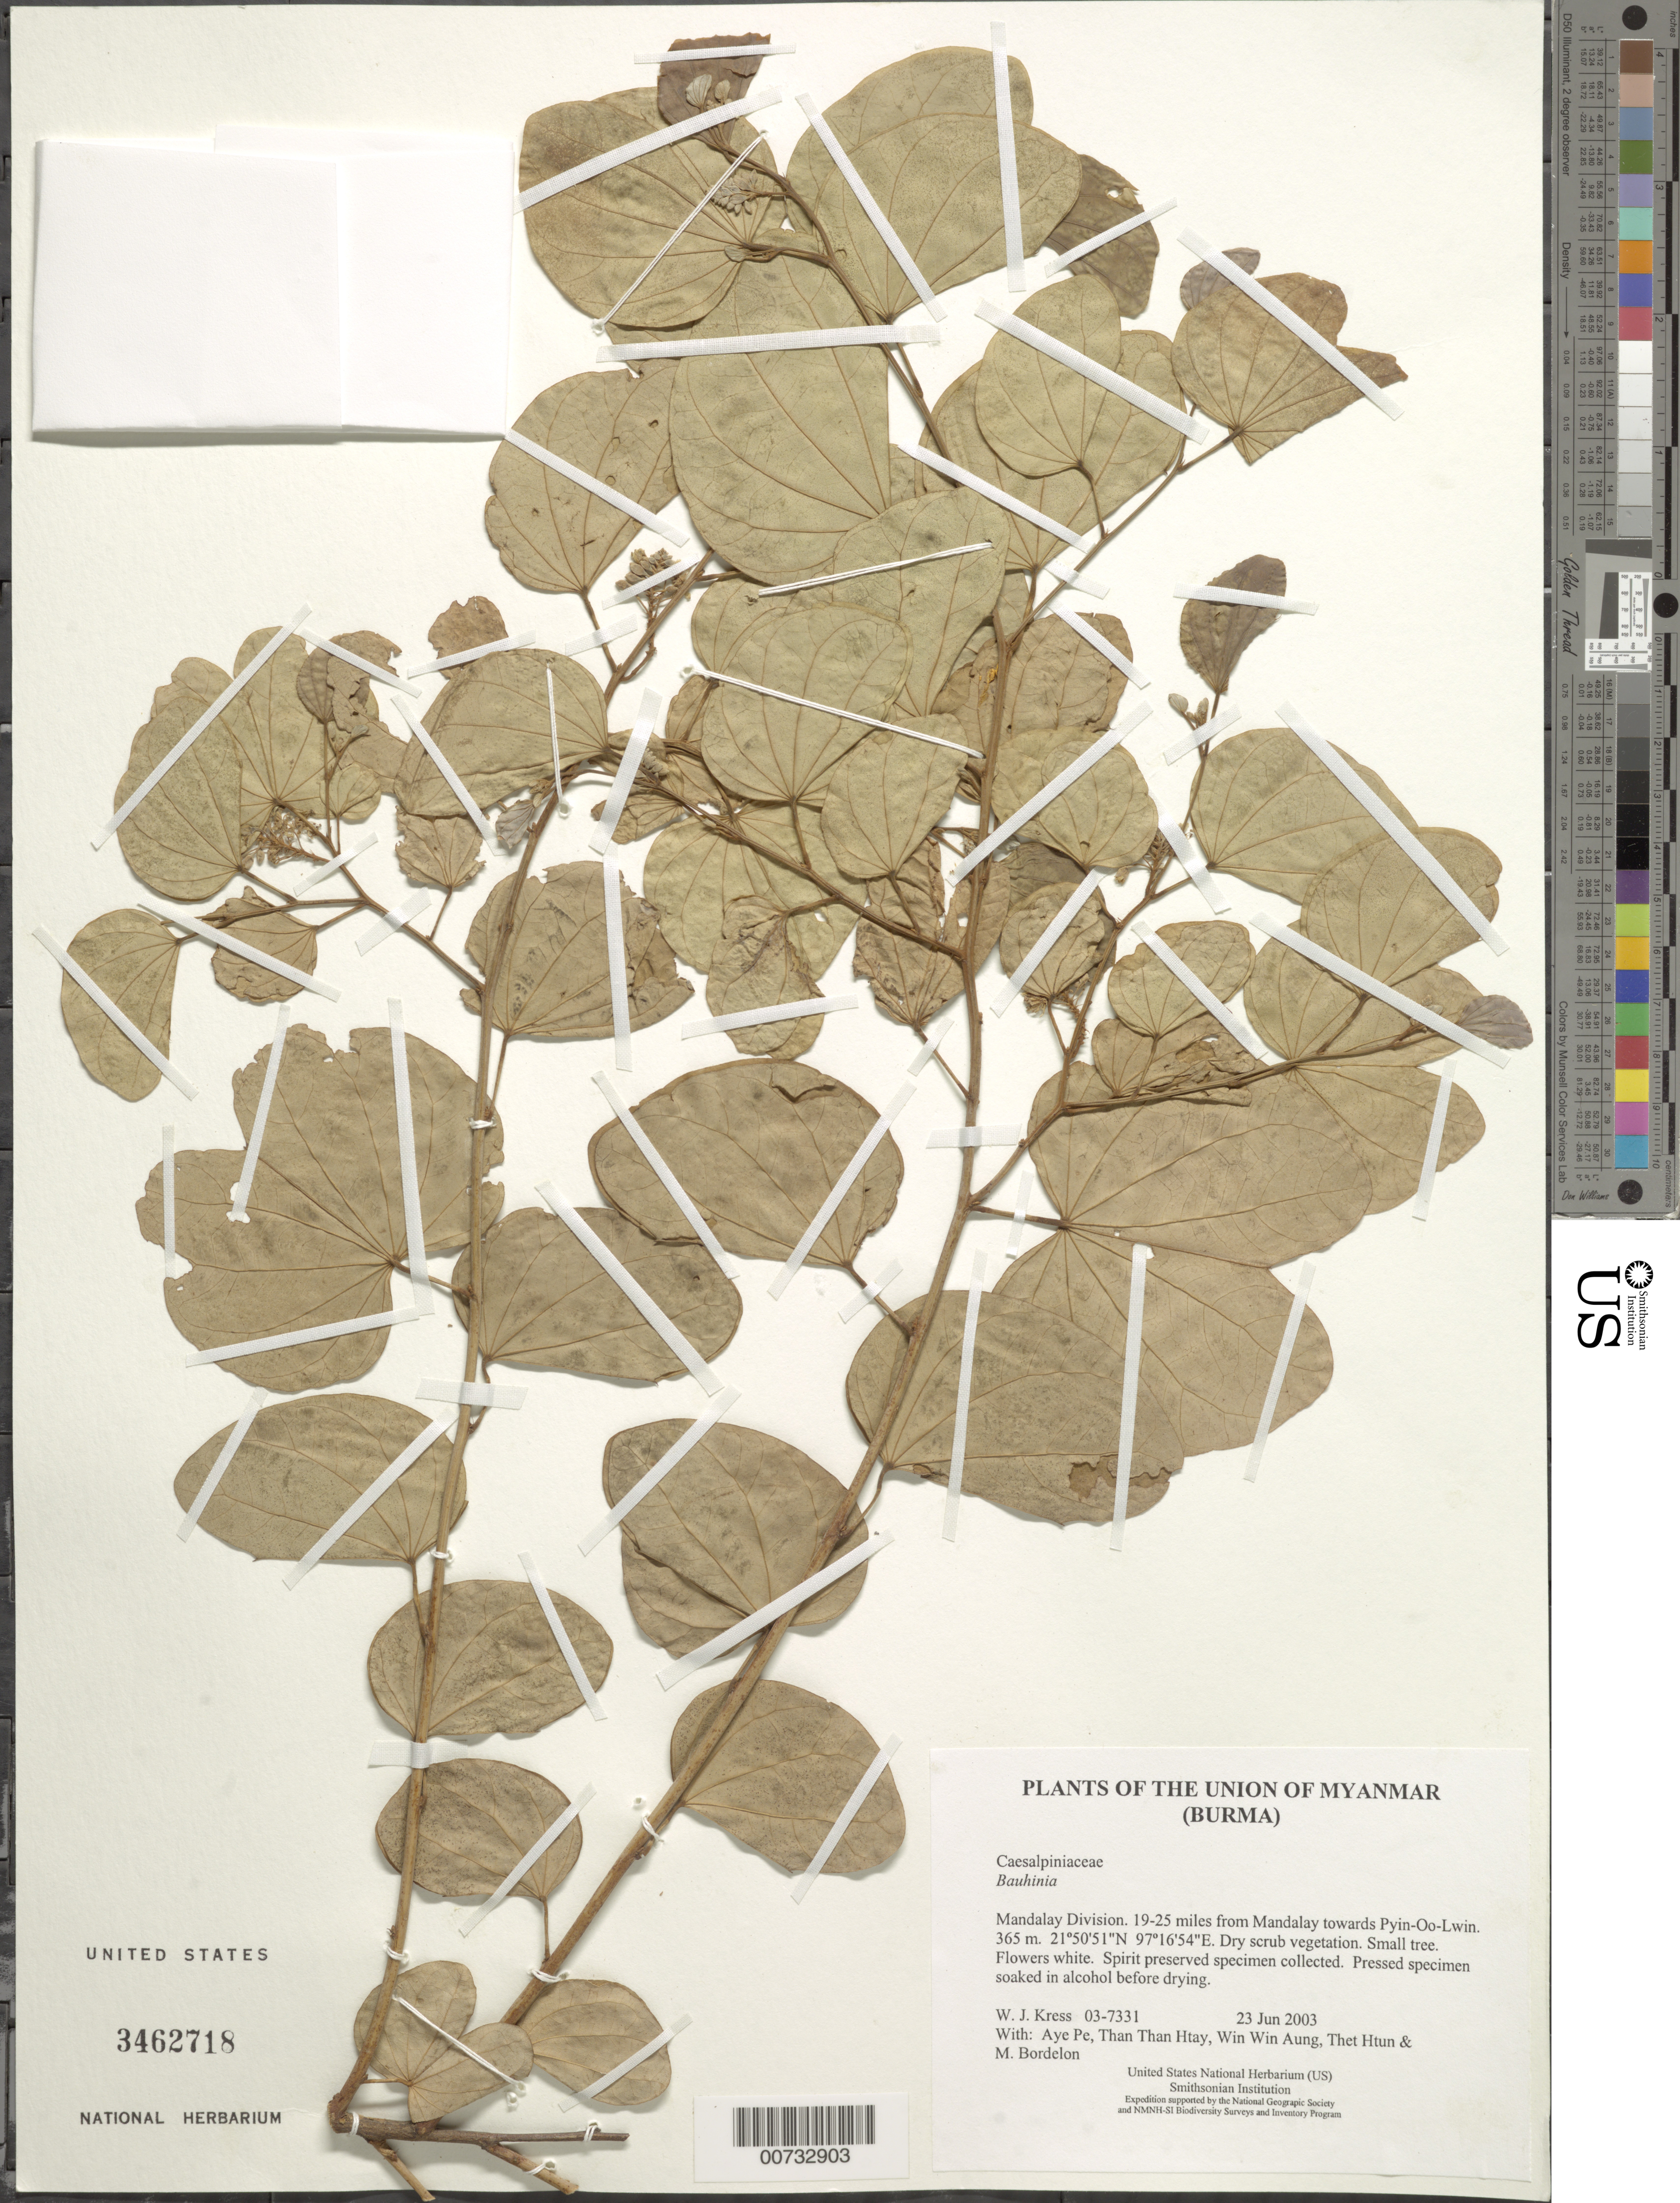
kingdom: Plantae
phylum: Tracheophyta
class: Magnoliopsida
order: Fabales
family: Fabaceae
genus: Phanera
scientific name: Phanera sp.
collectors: W. J. Kress, Aye Pe, Than Than Htay, Win Win Aung, Thet Htun & M. Bordelon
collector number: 03-7331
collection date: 2003-06-23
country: Myanmar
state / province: Mandalay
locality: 19-25 miles from Mandalay towards Pyin-Oo-Lwin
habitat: Dry scrub vegetation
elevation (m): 365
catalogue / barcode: US 3462718